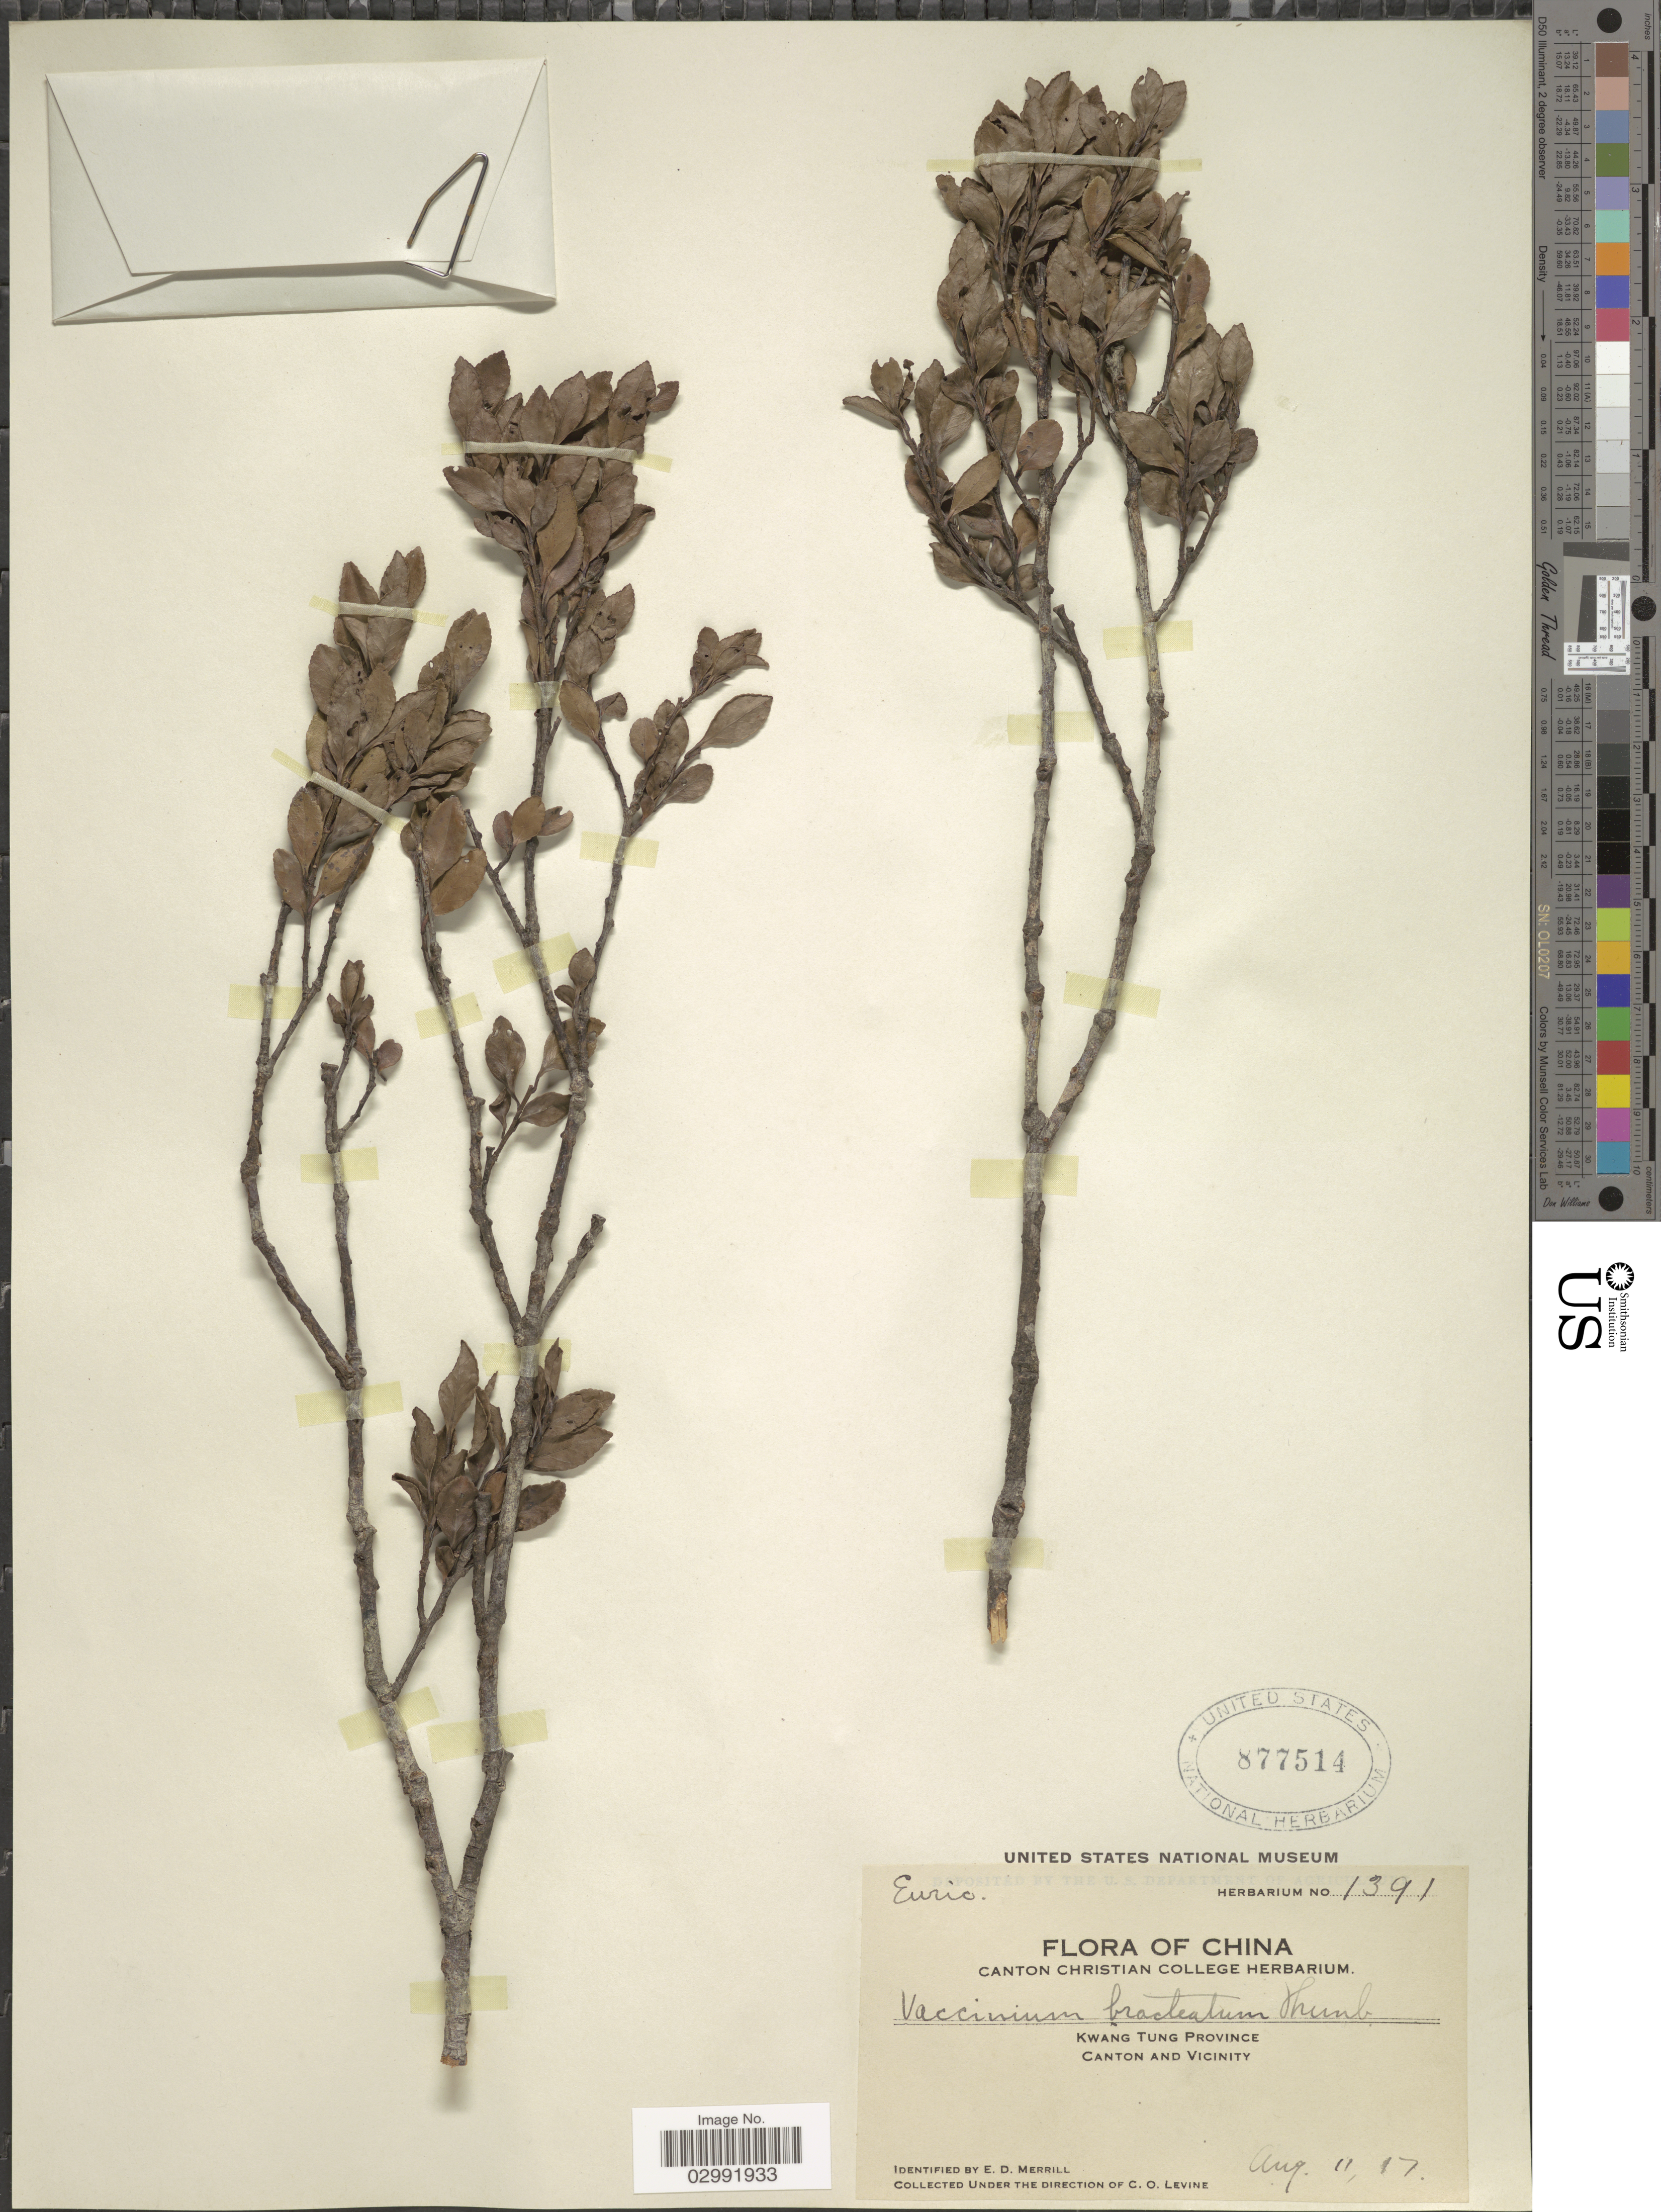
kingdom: Plantae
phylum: Tracheophyta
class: Magnoliopsida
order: Ericales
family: Ericaceae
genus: Vaccinium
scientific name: Vaccinium bracteatum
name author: Thunb.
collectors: E. D. Merrill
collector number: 1391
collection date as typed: Transcribed d/m/y: 11/8/17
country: China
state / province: Guangdong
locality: Kwang Tung Province. Canton and vicinity.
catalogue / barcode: US 877514